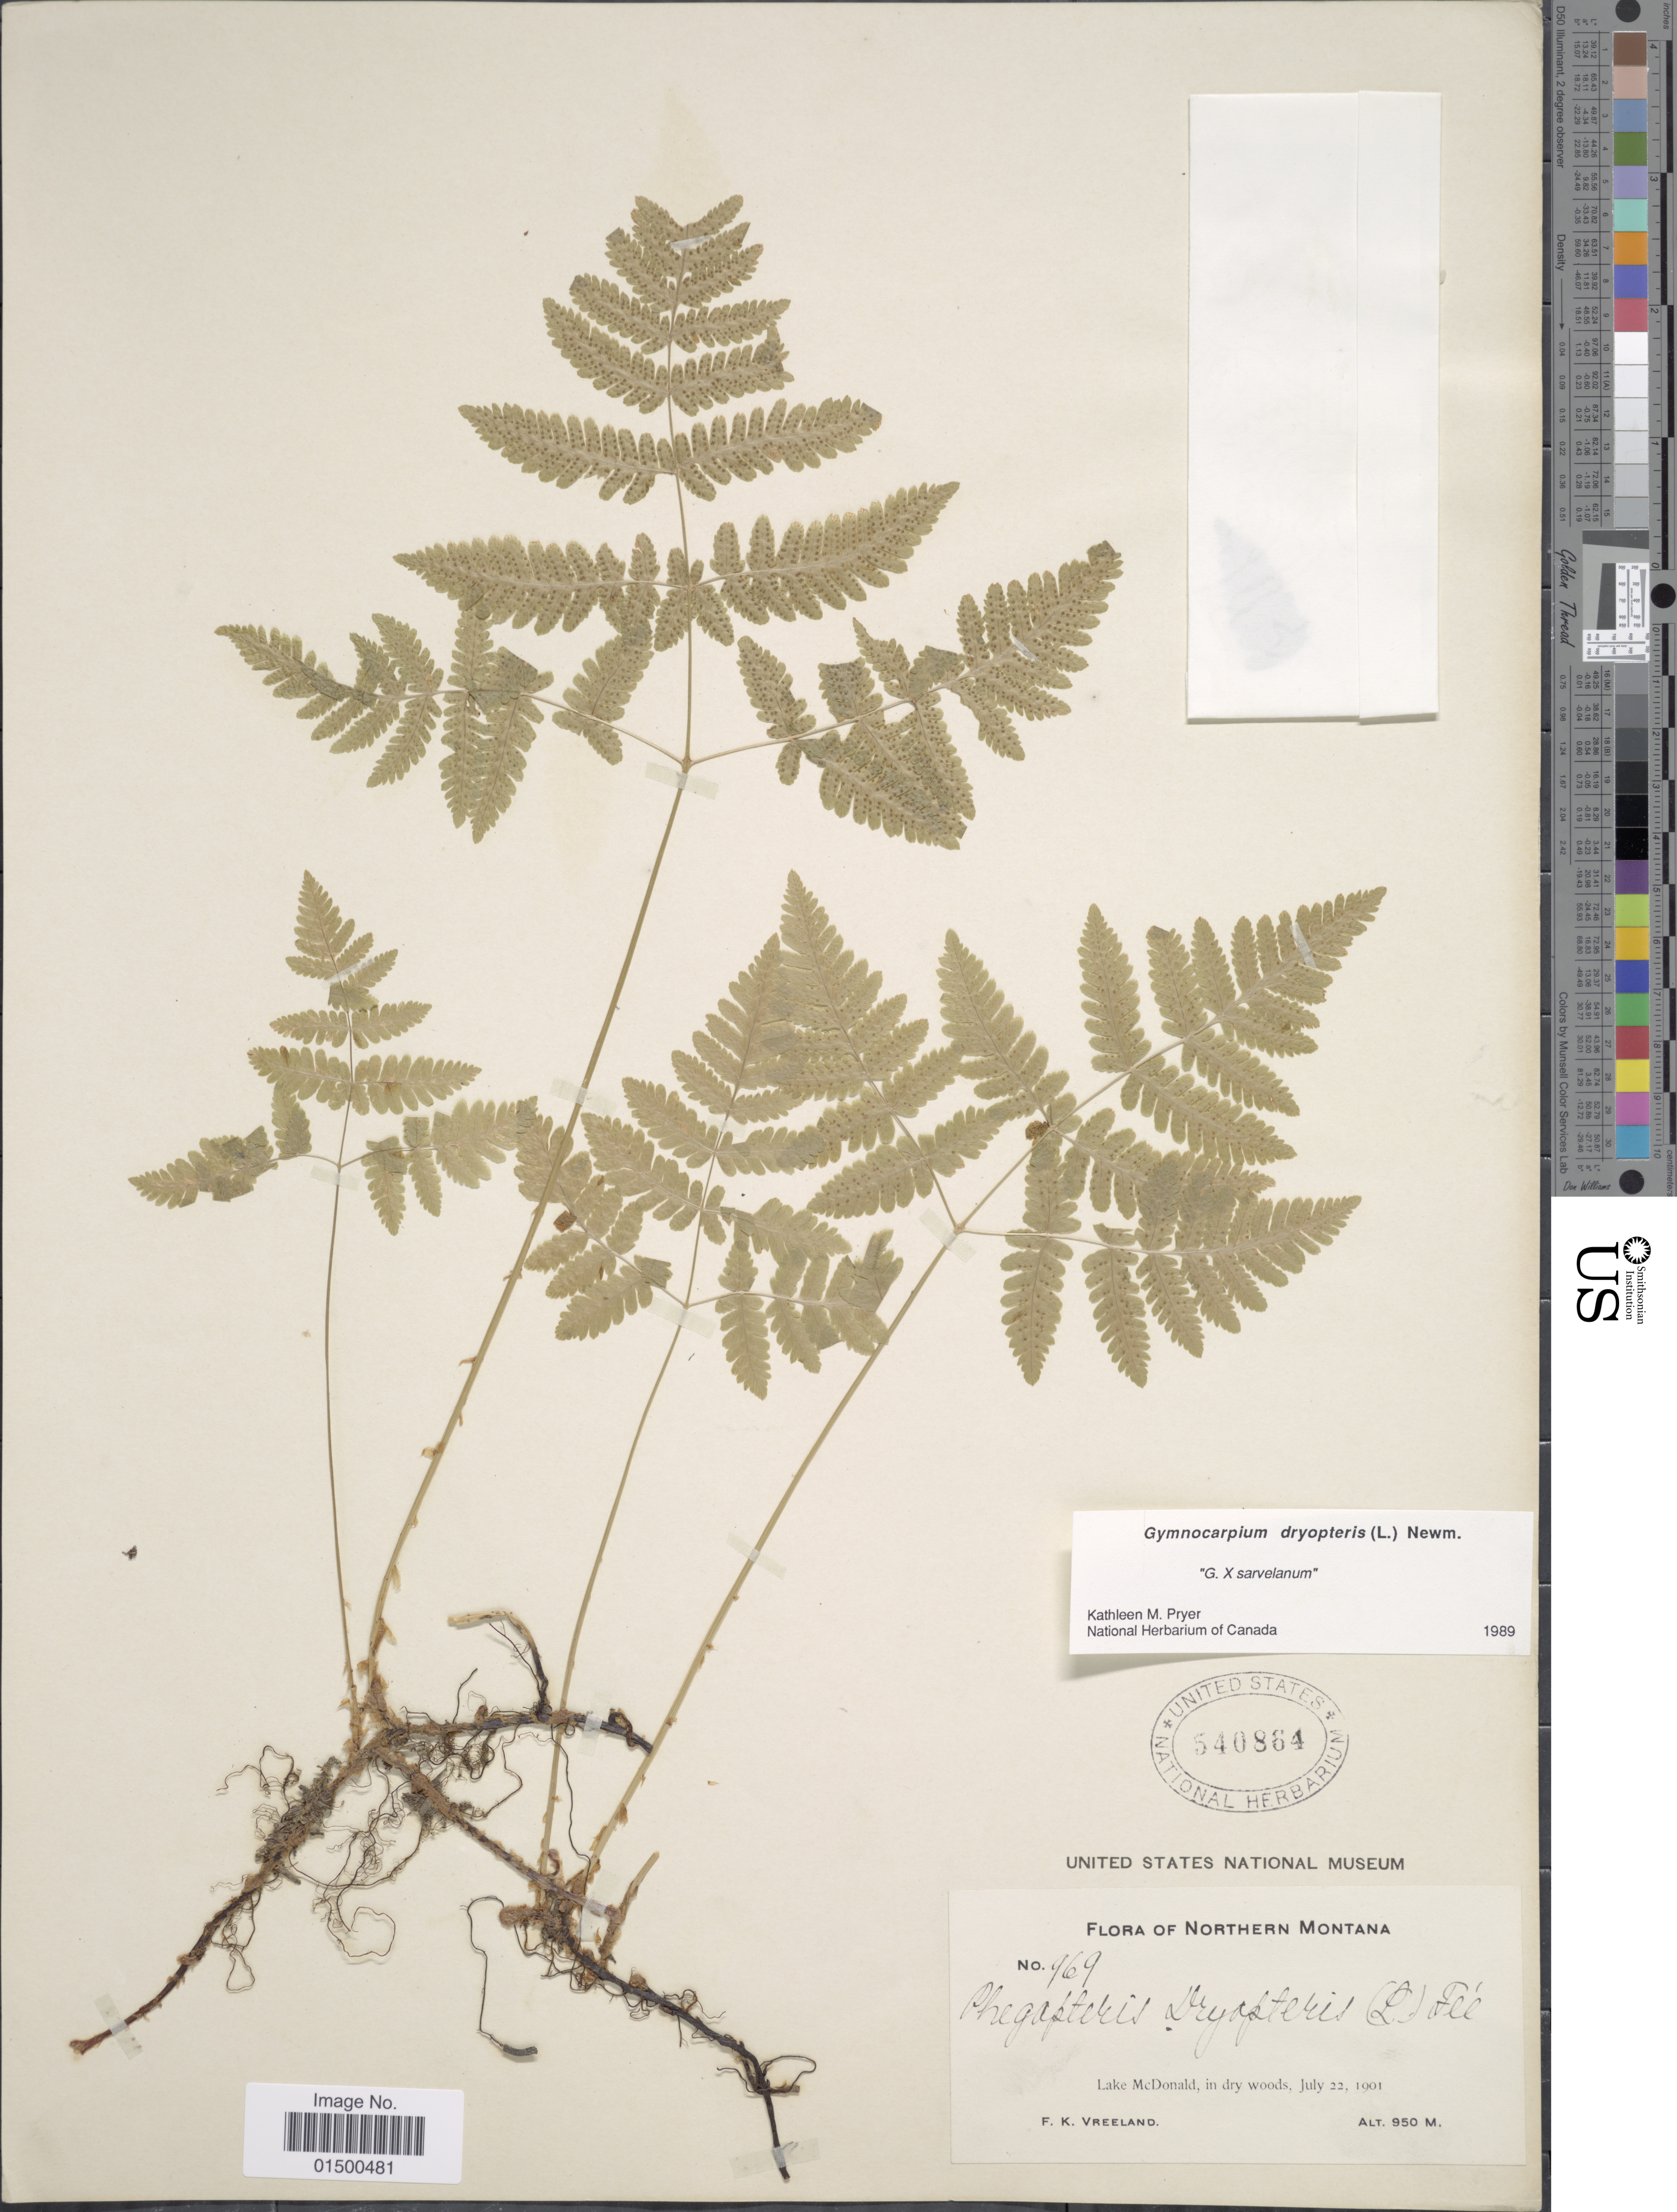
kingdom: Plantae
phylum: Tracheophyta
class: Polypodiopsida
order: Polypodiales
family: Cystopteridaceae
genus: Gymnocarpium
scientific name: Gymnocarpium dryopteris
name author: (L.) Newman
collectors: F. Vreeland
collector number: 969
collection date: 1901-07-22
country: United States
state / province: Montana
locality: Northern Montana, Lake McDonald, in dry woods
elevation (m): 950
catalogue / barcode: US 540864